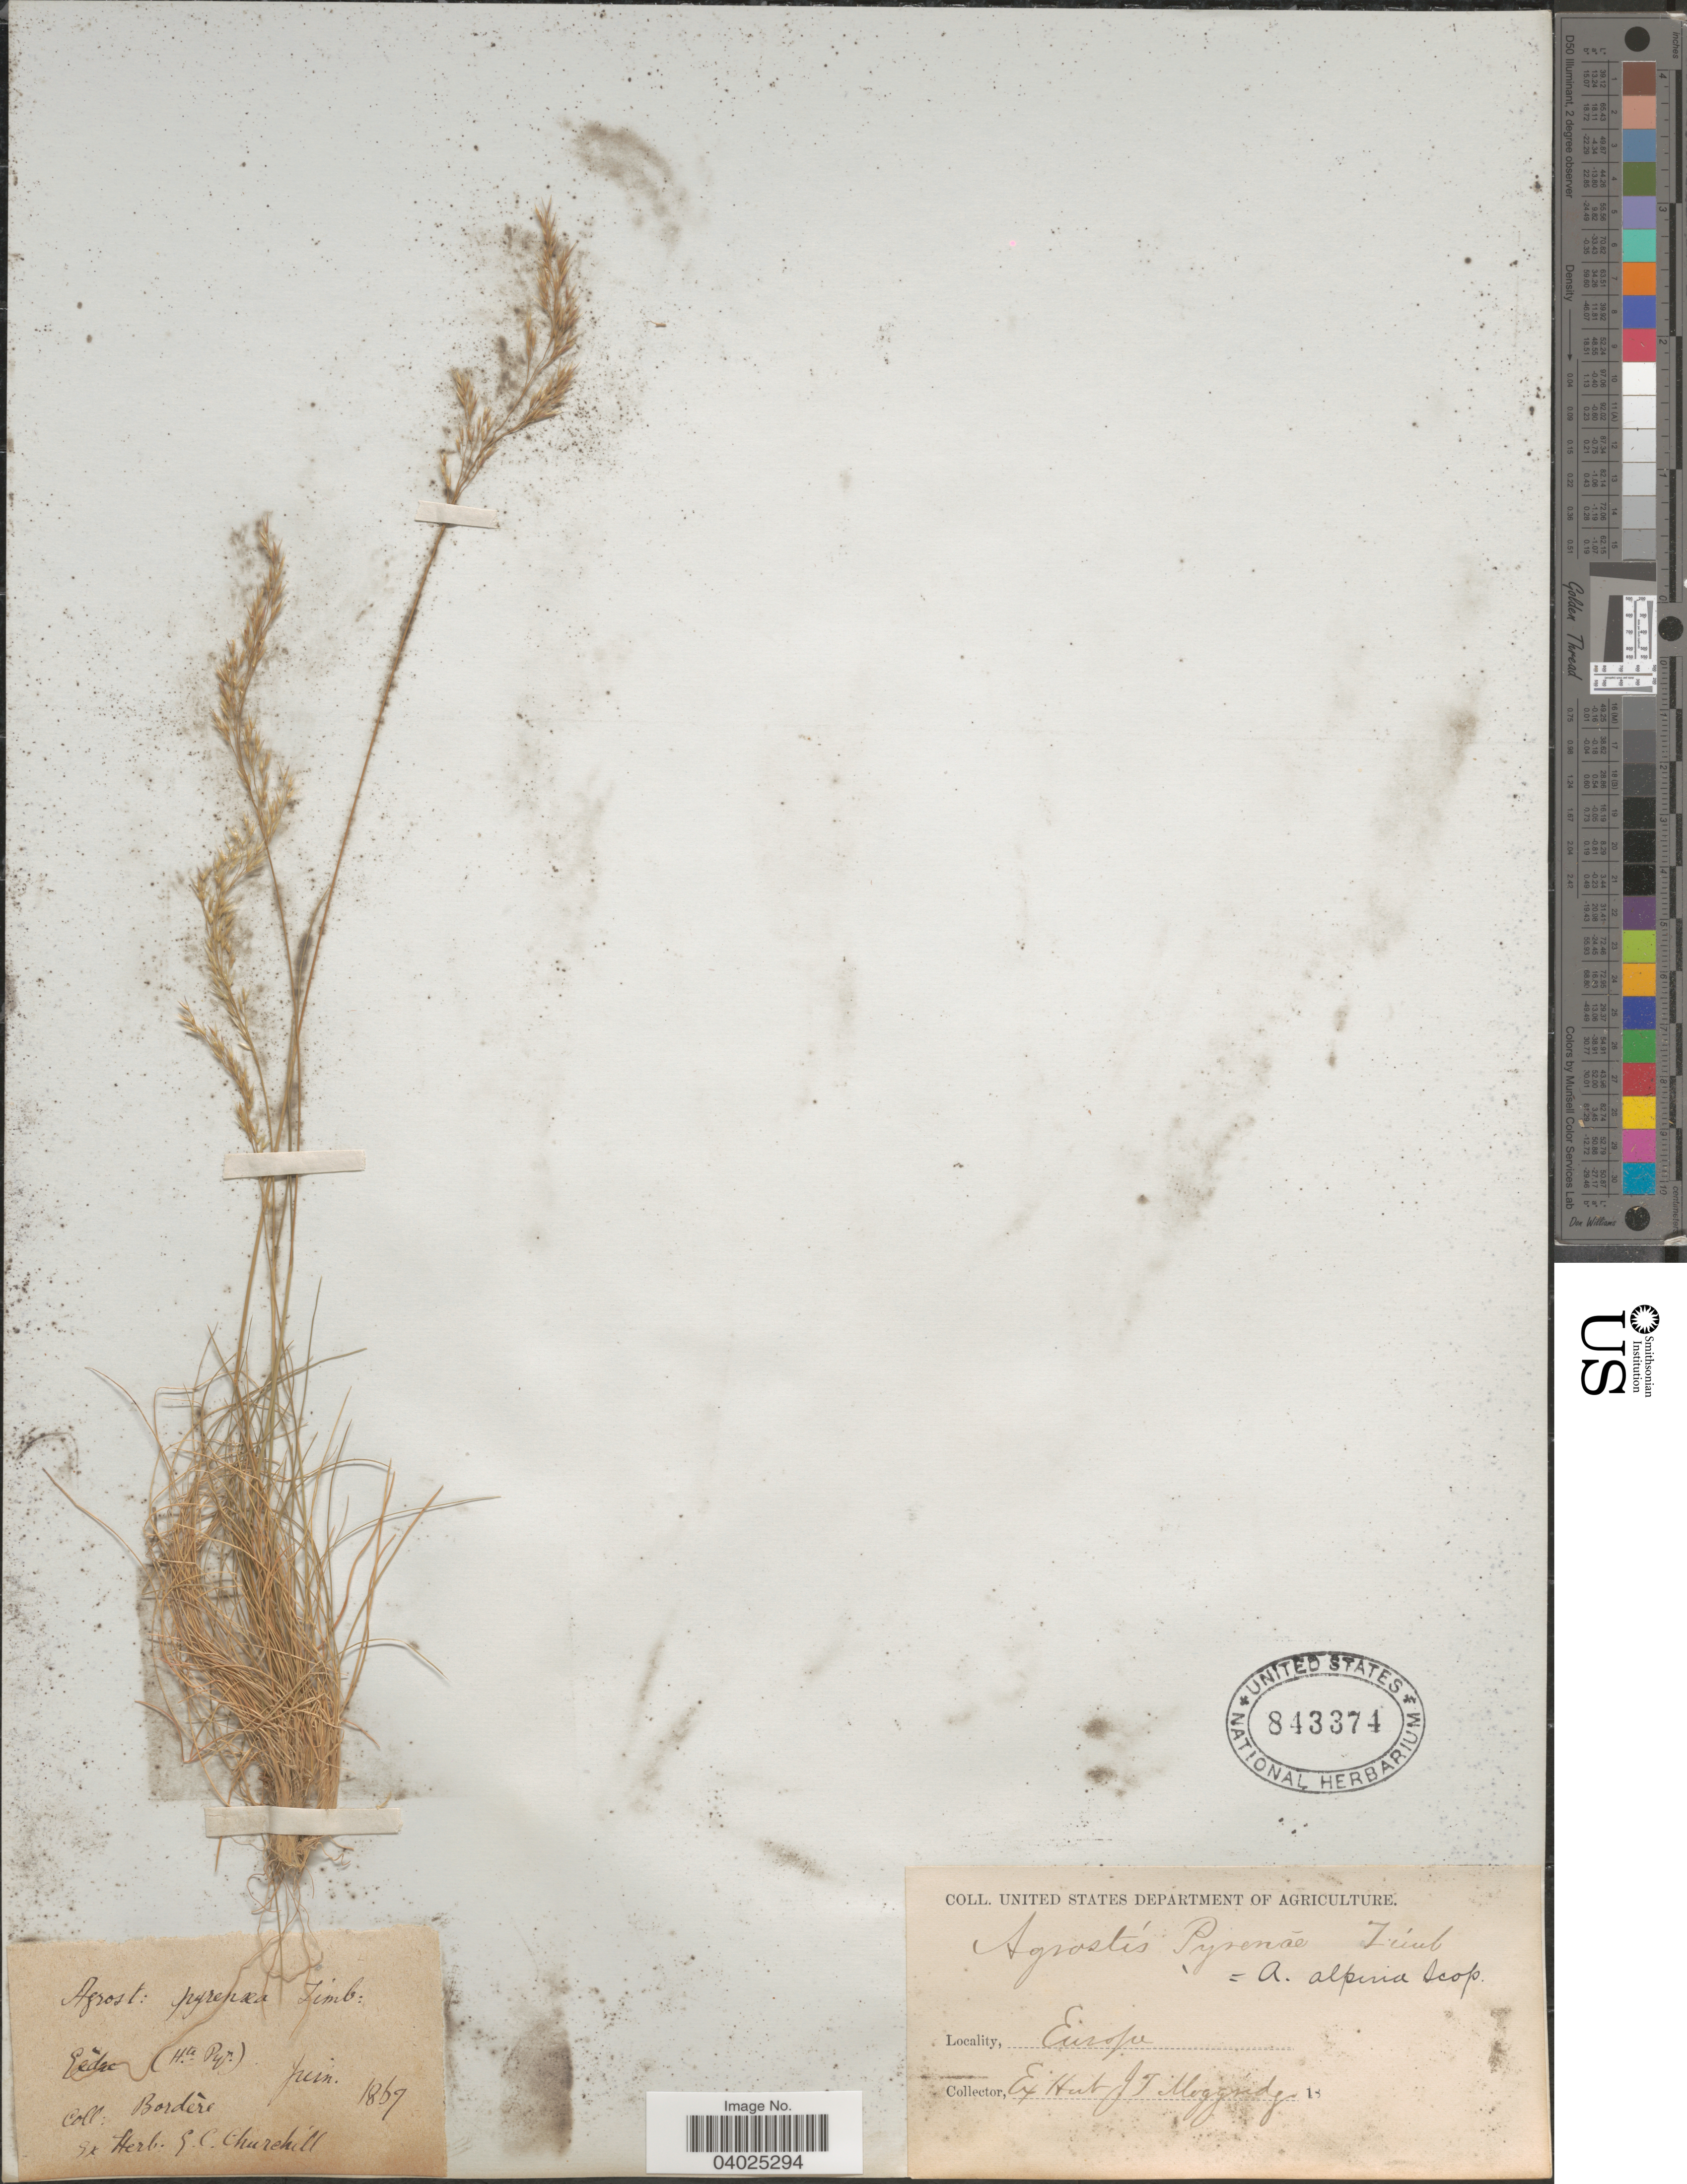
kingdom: Plantae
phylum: Tracheophyta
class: Liliopsida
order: Poales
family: Poaceae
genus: Alpagrostis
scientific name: Alpagrostis alpina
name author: (Scop.) P.M. Peterson et al.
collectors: -. Bordere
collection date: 1869-06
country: France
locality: Gèdre (Hte Pyr.). Europe.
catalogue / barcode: US 843374